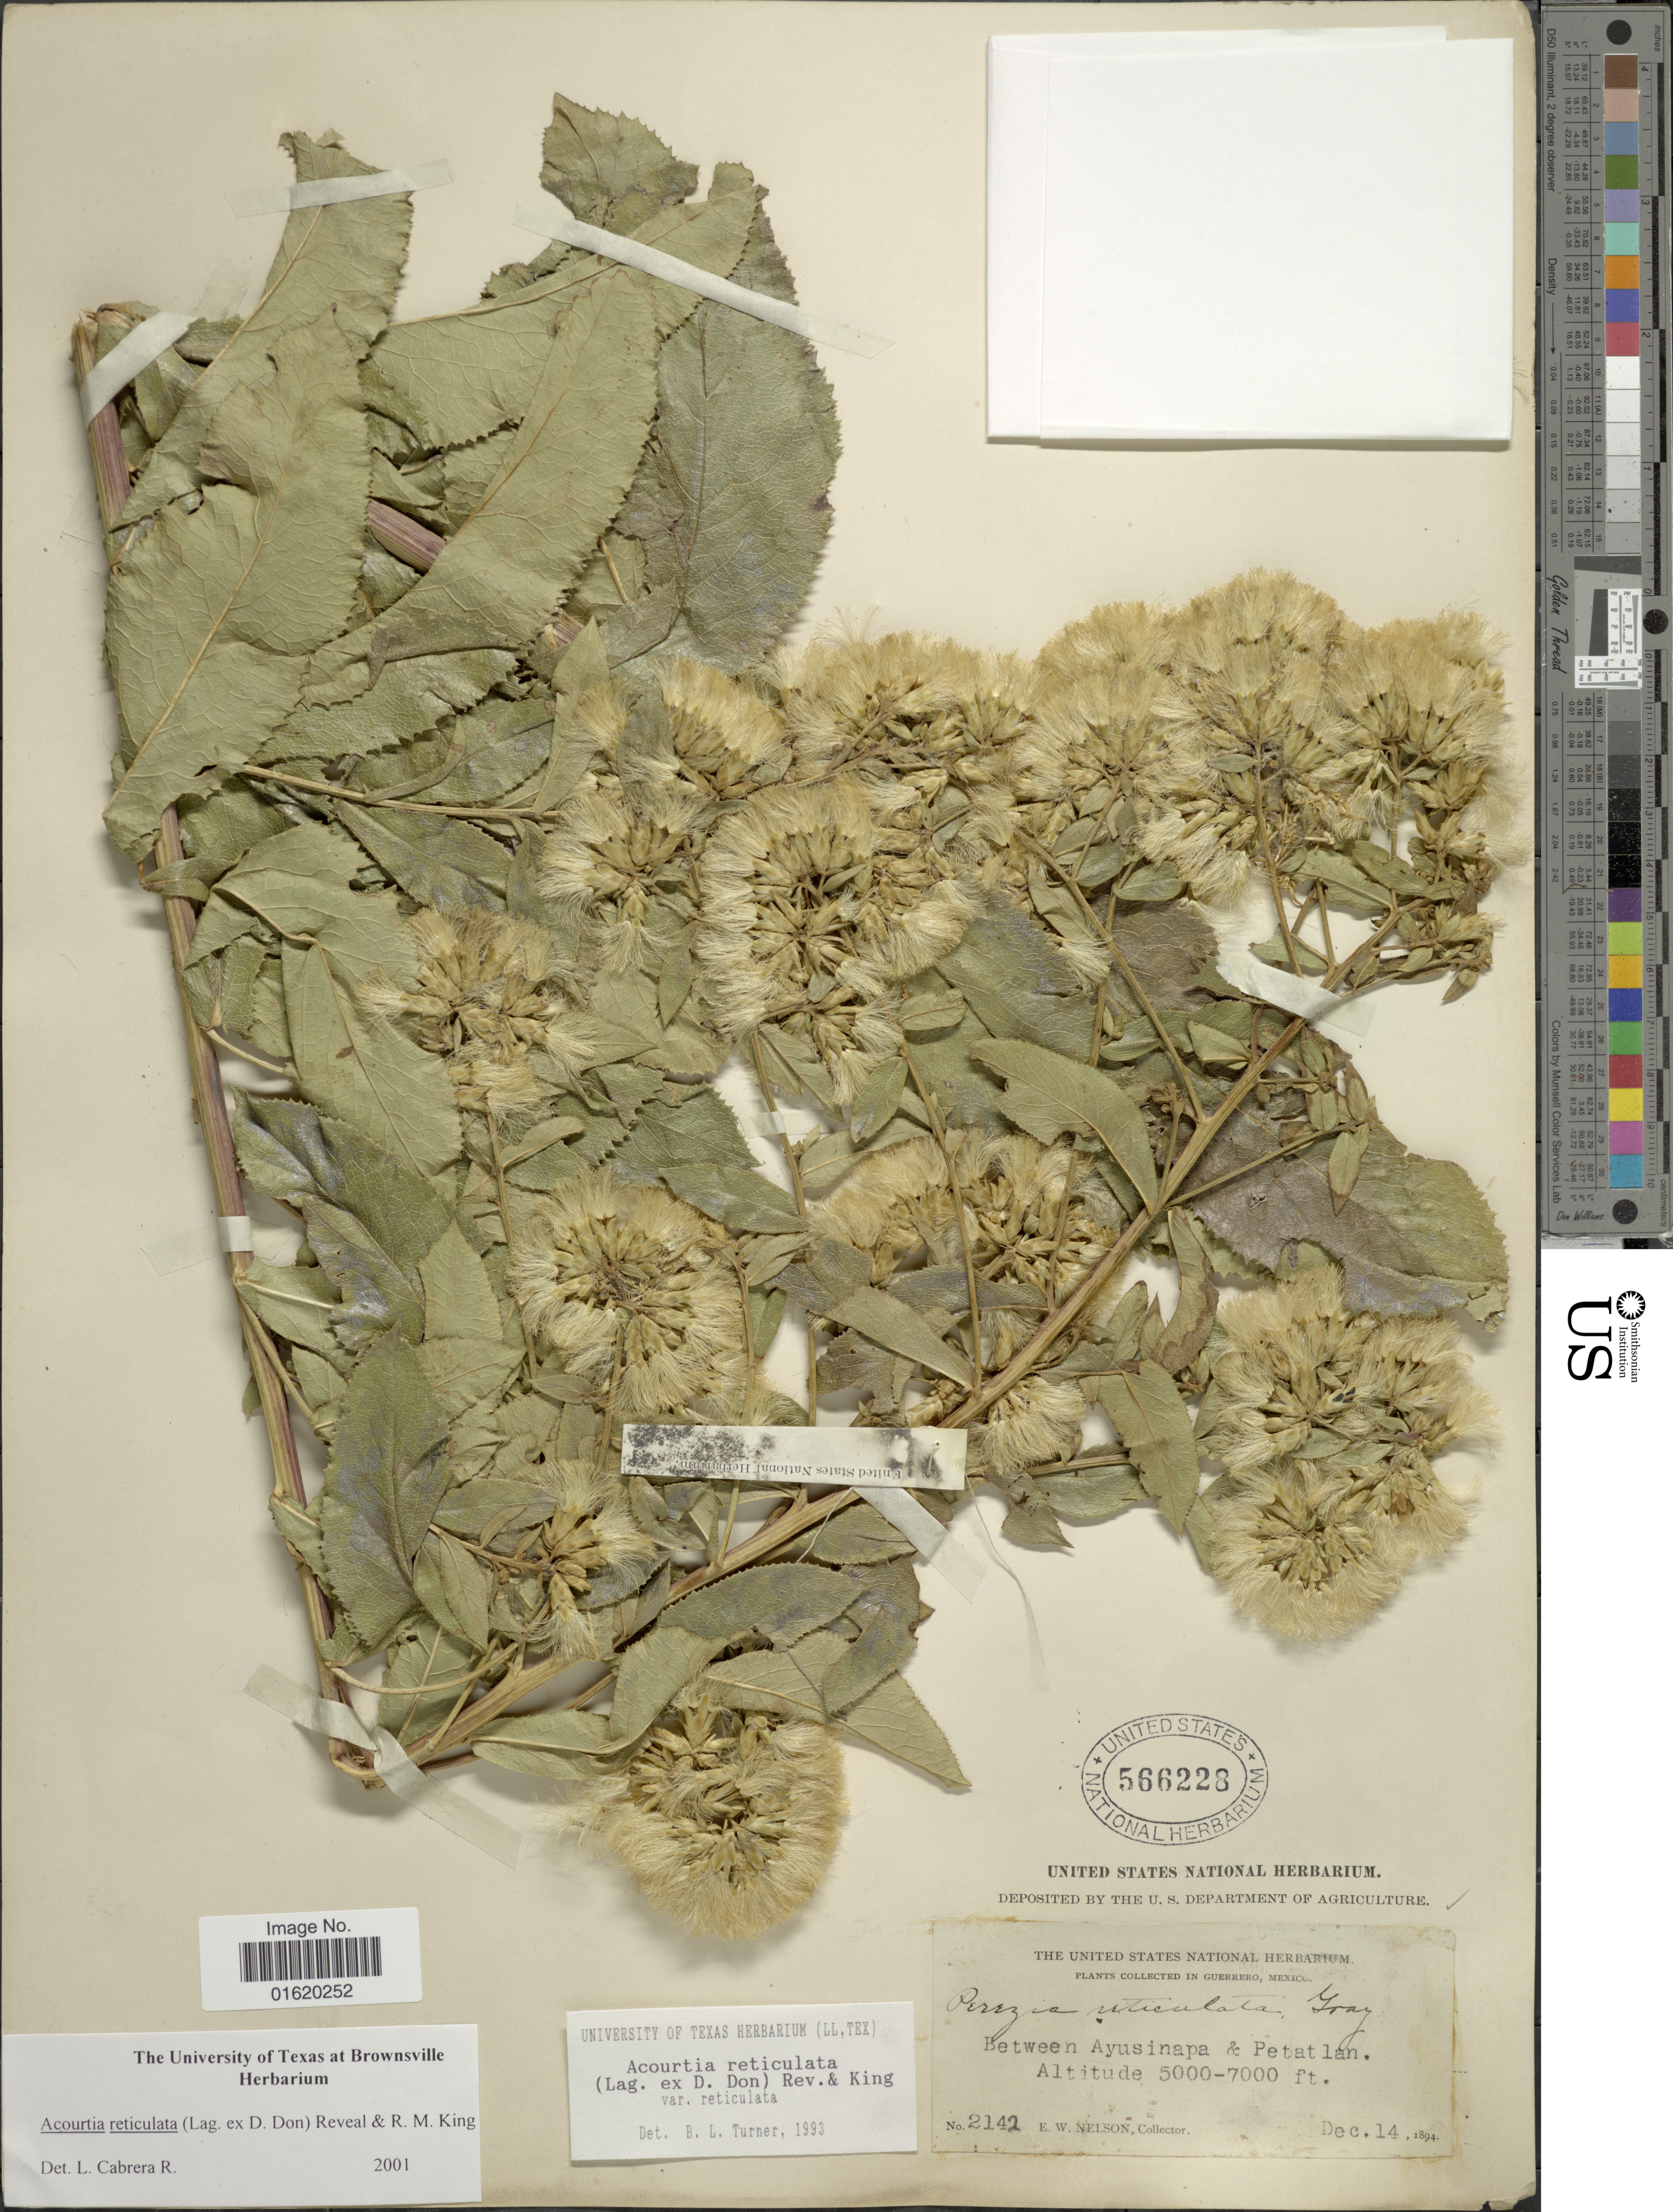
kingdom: Plantae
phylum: Tracheophyta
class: Magnoliopsida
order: Asterales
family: Asteraceae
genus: Acourtia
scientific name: Acourtia reticulata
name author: (Lag. ex D. Don) Reveal & R.M. King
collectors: E. W. Nelson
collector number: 2142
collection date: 1894-12-14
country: Mexico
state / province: Guerrero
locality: Between Ayusinapa & Petatlan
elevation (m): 1524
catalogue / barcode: US 566228